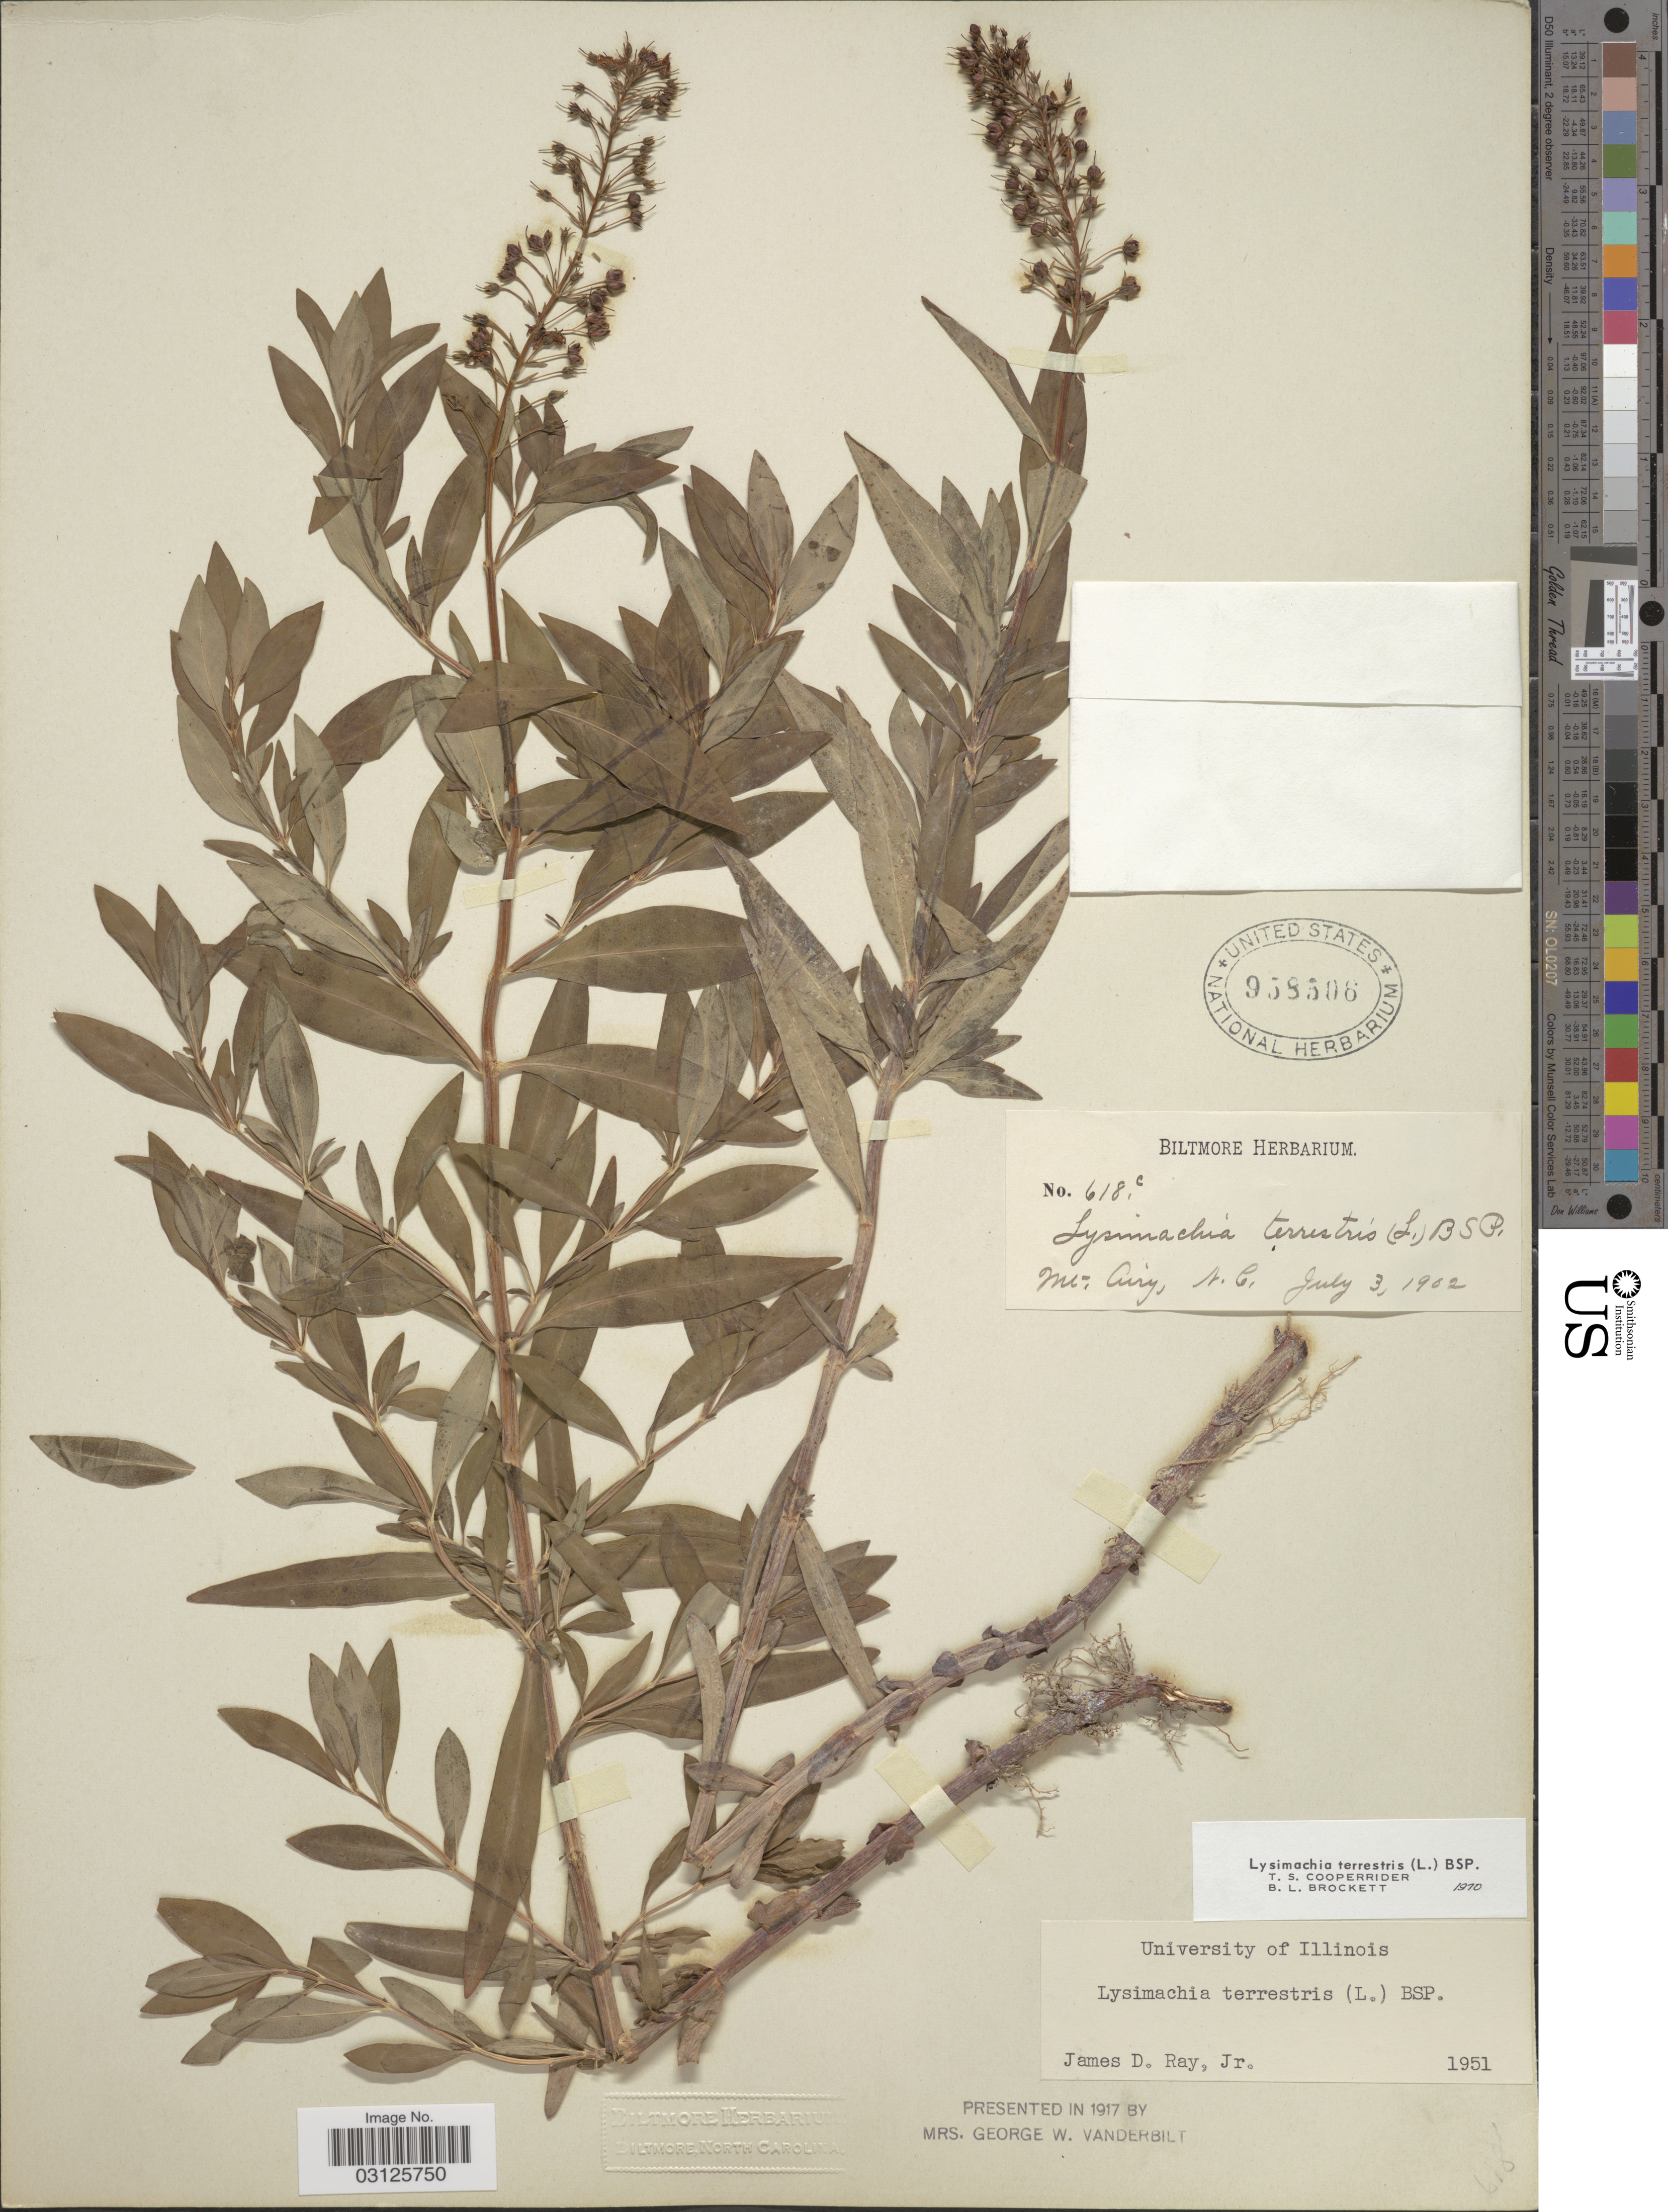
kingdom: Plantae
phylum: Tracheophyta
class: Magnoliopsida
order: Ericales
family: Primulaceae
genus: Lysimachia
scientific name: Lysimachia terrestris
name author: (L.) Britton, Stearns & Poggenb.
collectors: ex herb. Biltmore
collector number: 618c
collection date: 1902-07-03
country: United States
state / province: North Carolina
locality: Mt. Airy.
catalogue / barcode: US 958506